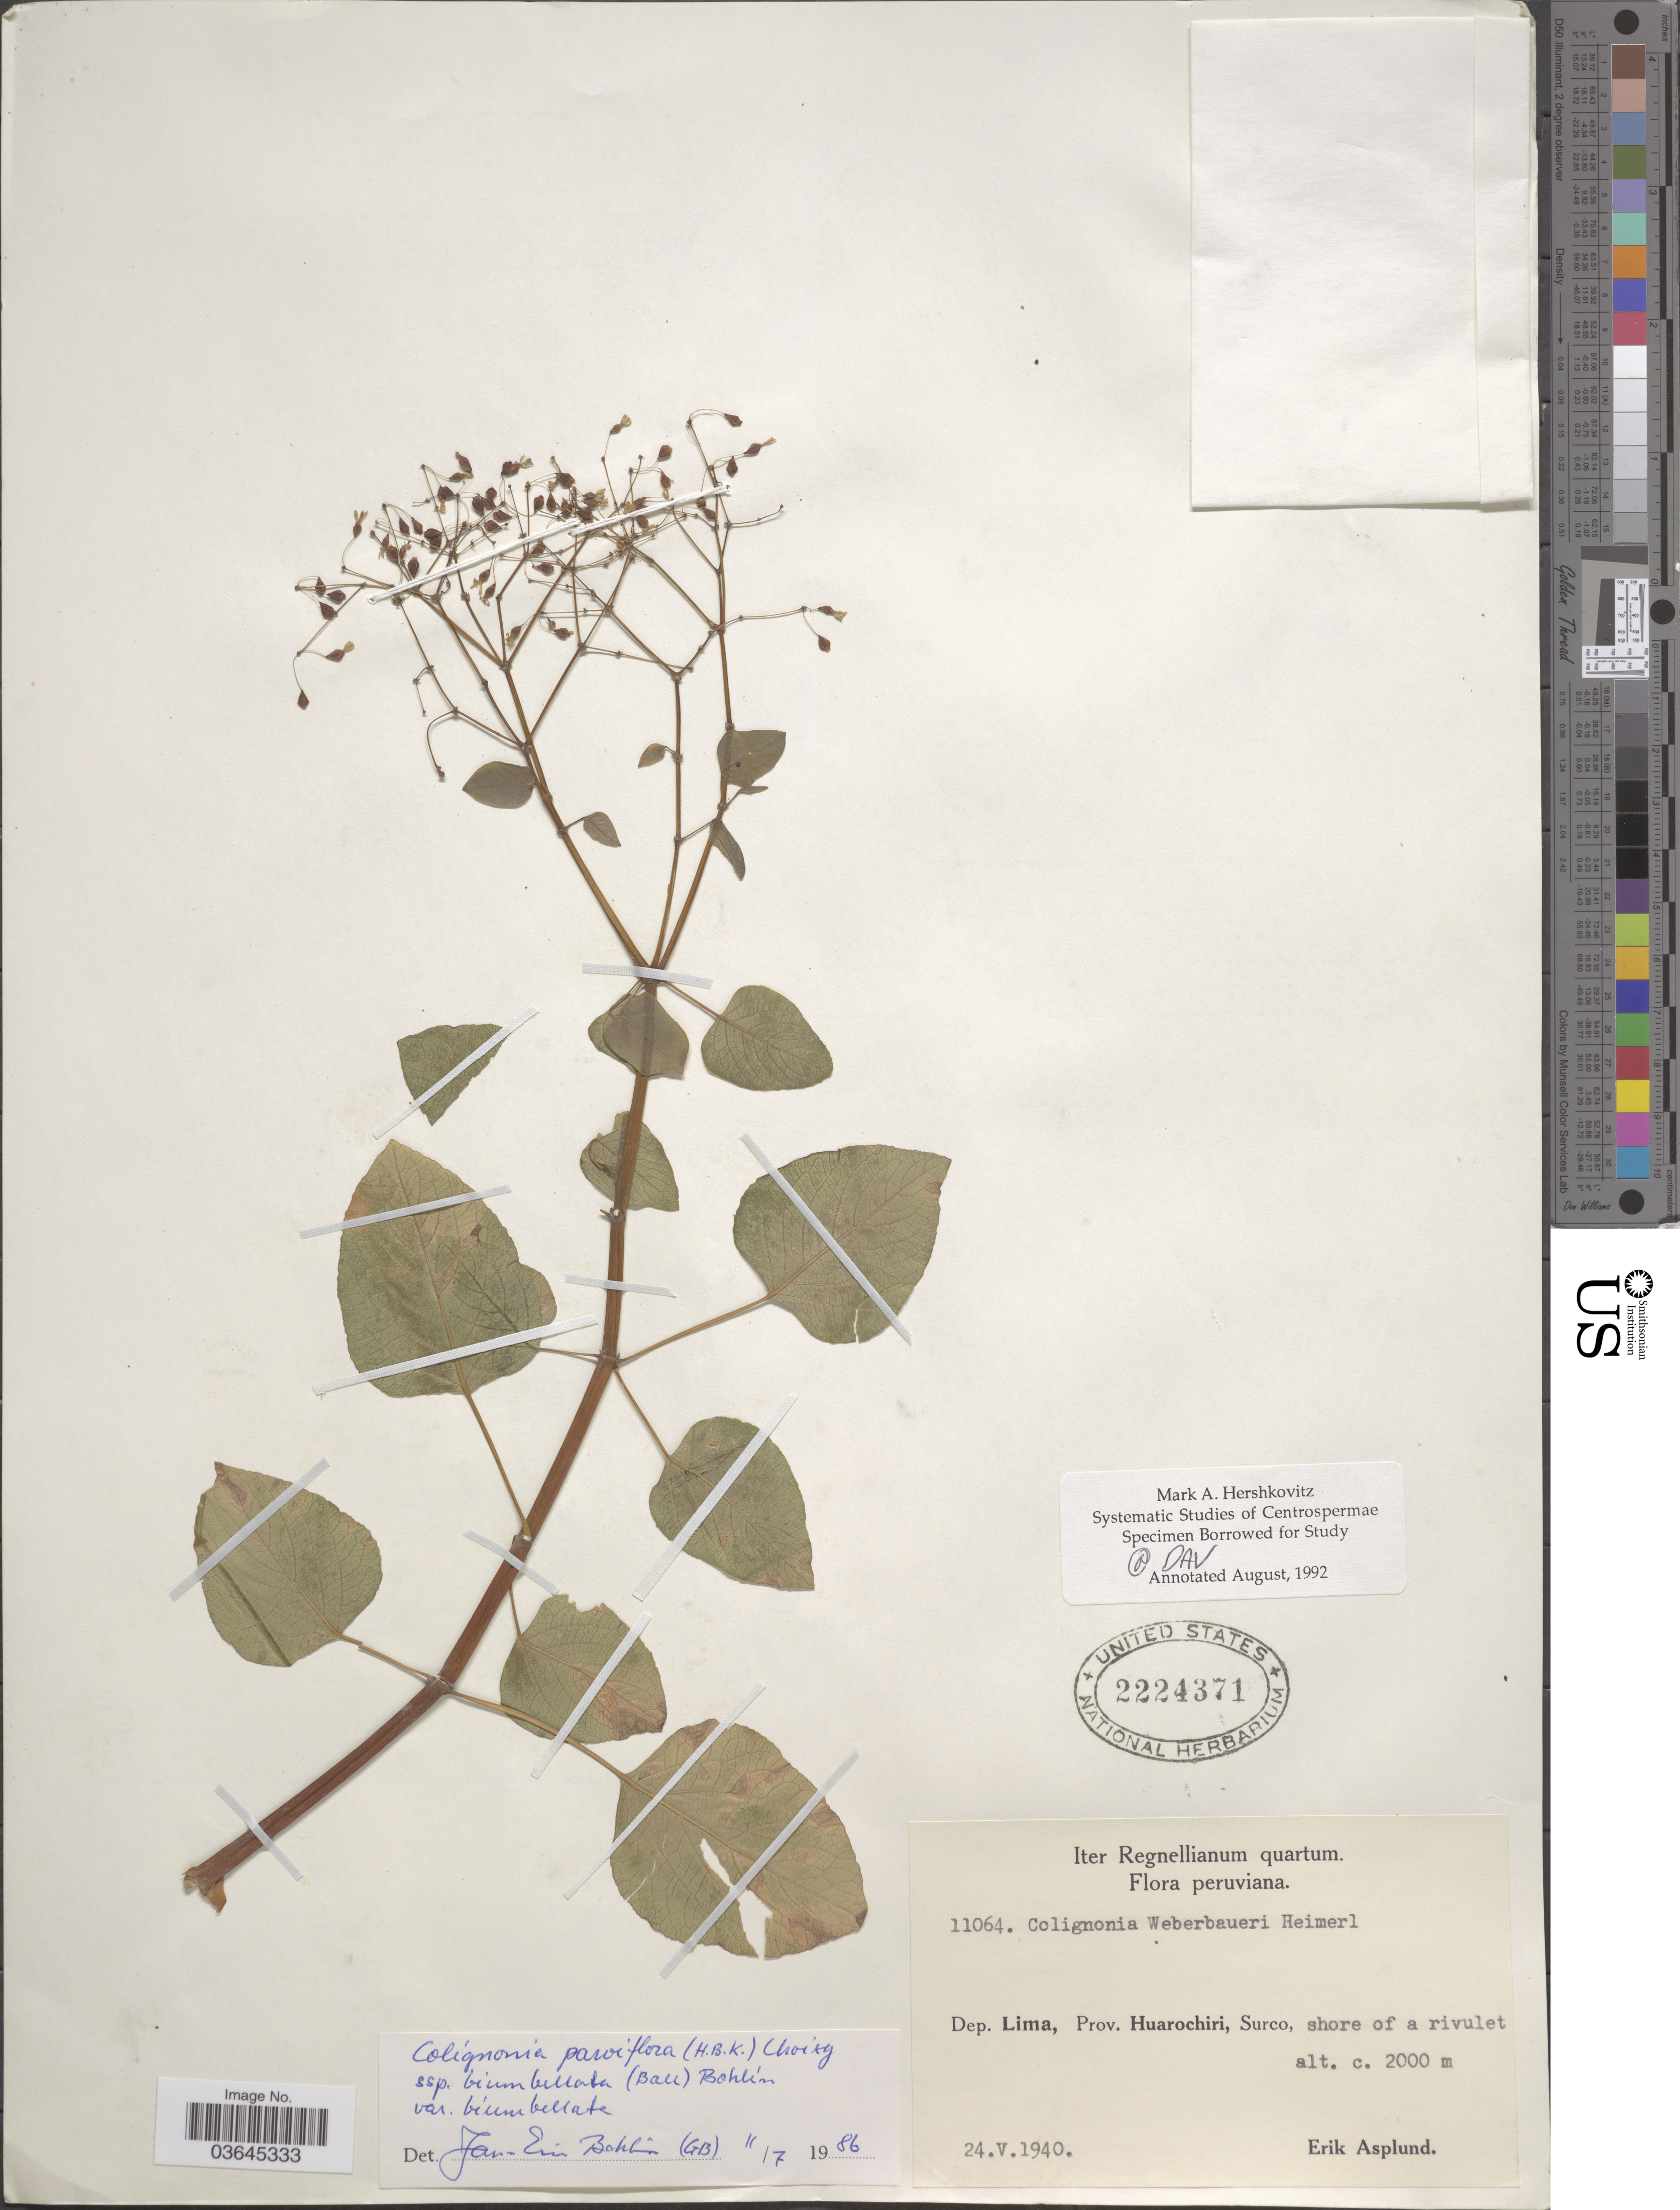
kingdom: Plantae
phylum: Tracheophyta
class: Magnoliopsida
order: Caryophyllales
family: Nyctaginaceae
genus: Colignonia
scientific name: Colignonia parviflora subsp. biumbellata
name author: (Ball) J.E. Bohlin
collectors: E. Asplund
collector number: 11064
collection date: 1940-05-24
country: Peru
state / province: Lima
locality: Dep. Lima, Prov. Huarochiri, Surco.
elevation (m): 2000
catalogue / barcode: US 2224371